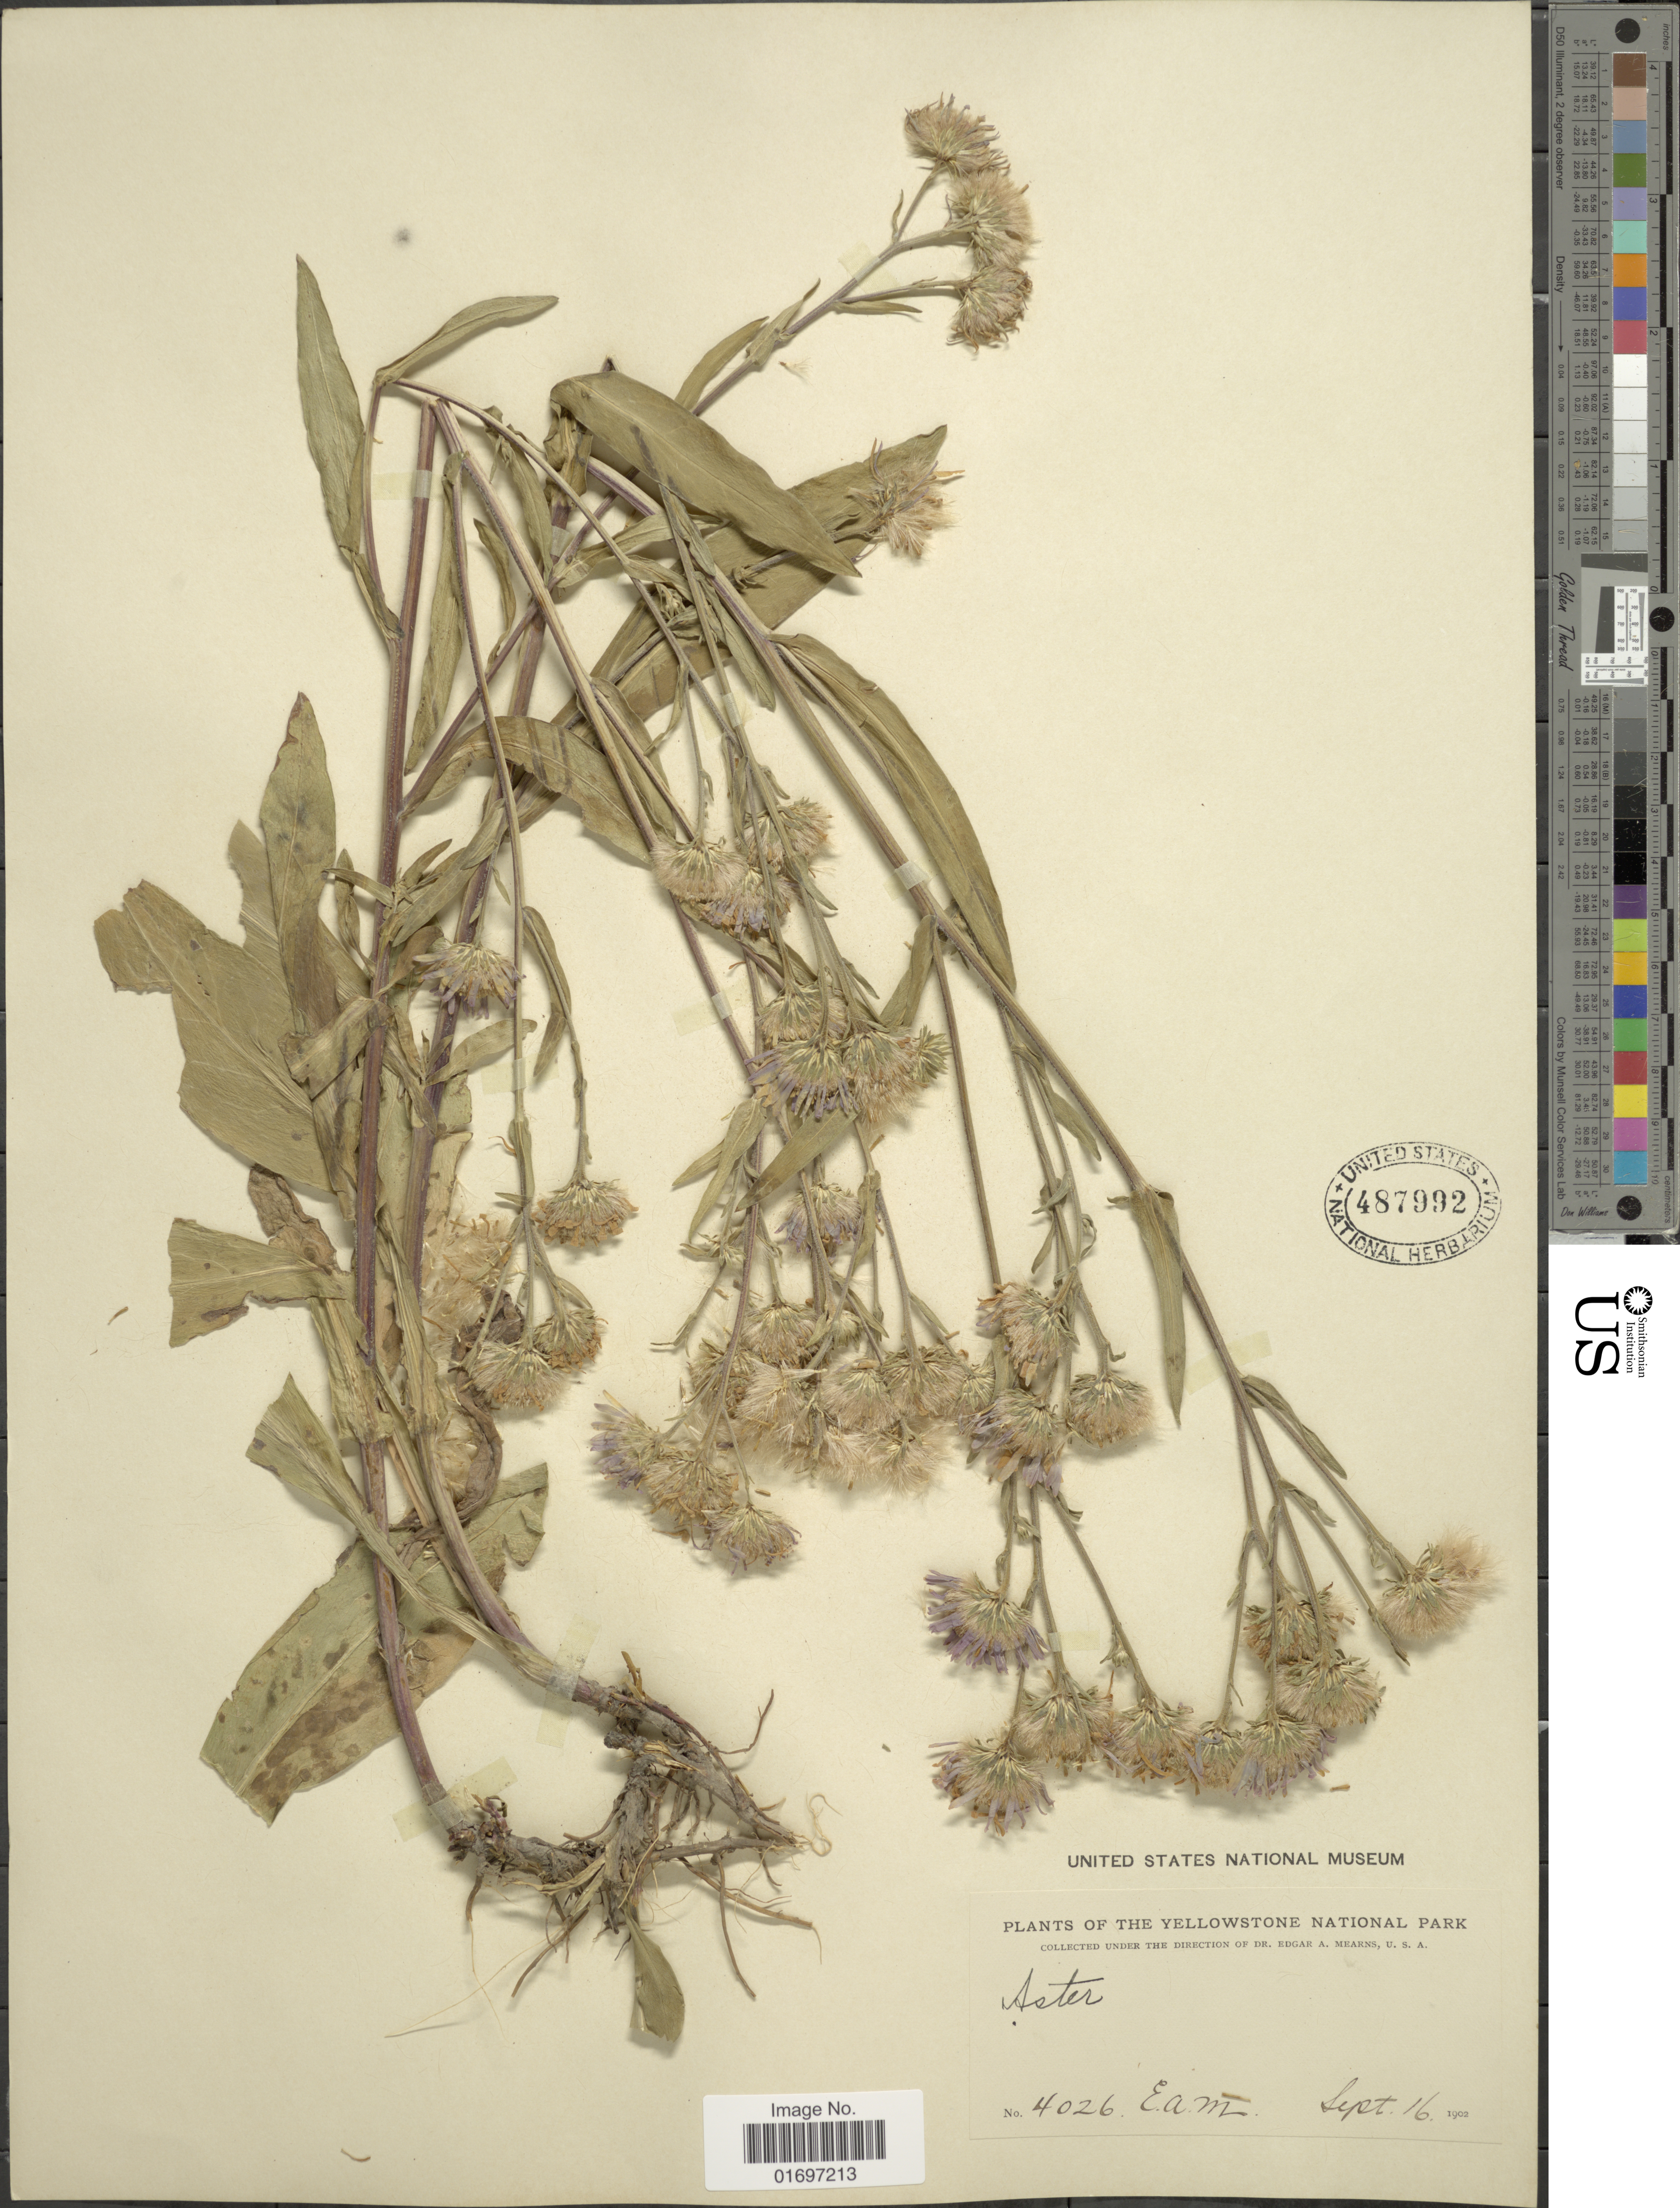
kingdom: Plantae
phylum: Tracheophyta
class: Magnoliopsida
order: Asterales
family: Asteraceae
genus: Symphyotrichum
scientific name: Symphyotrichum ascendens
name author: (Lindl.) G.L. Nesom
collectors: E. A. Mearns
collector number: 4026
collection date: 1902-09-16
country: United States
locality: Yellowstone National Park.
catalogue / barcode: US 487992